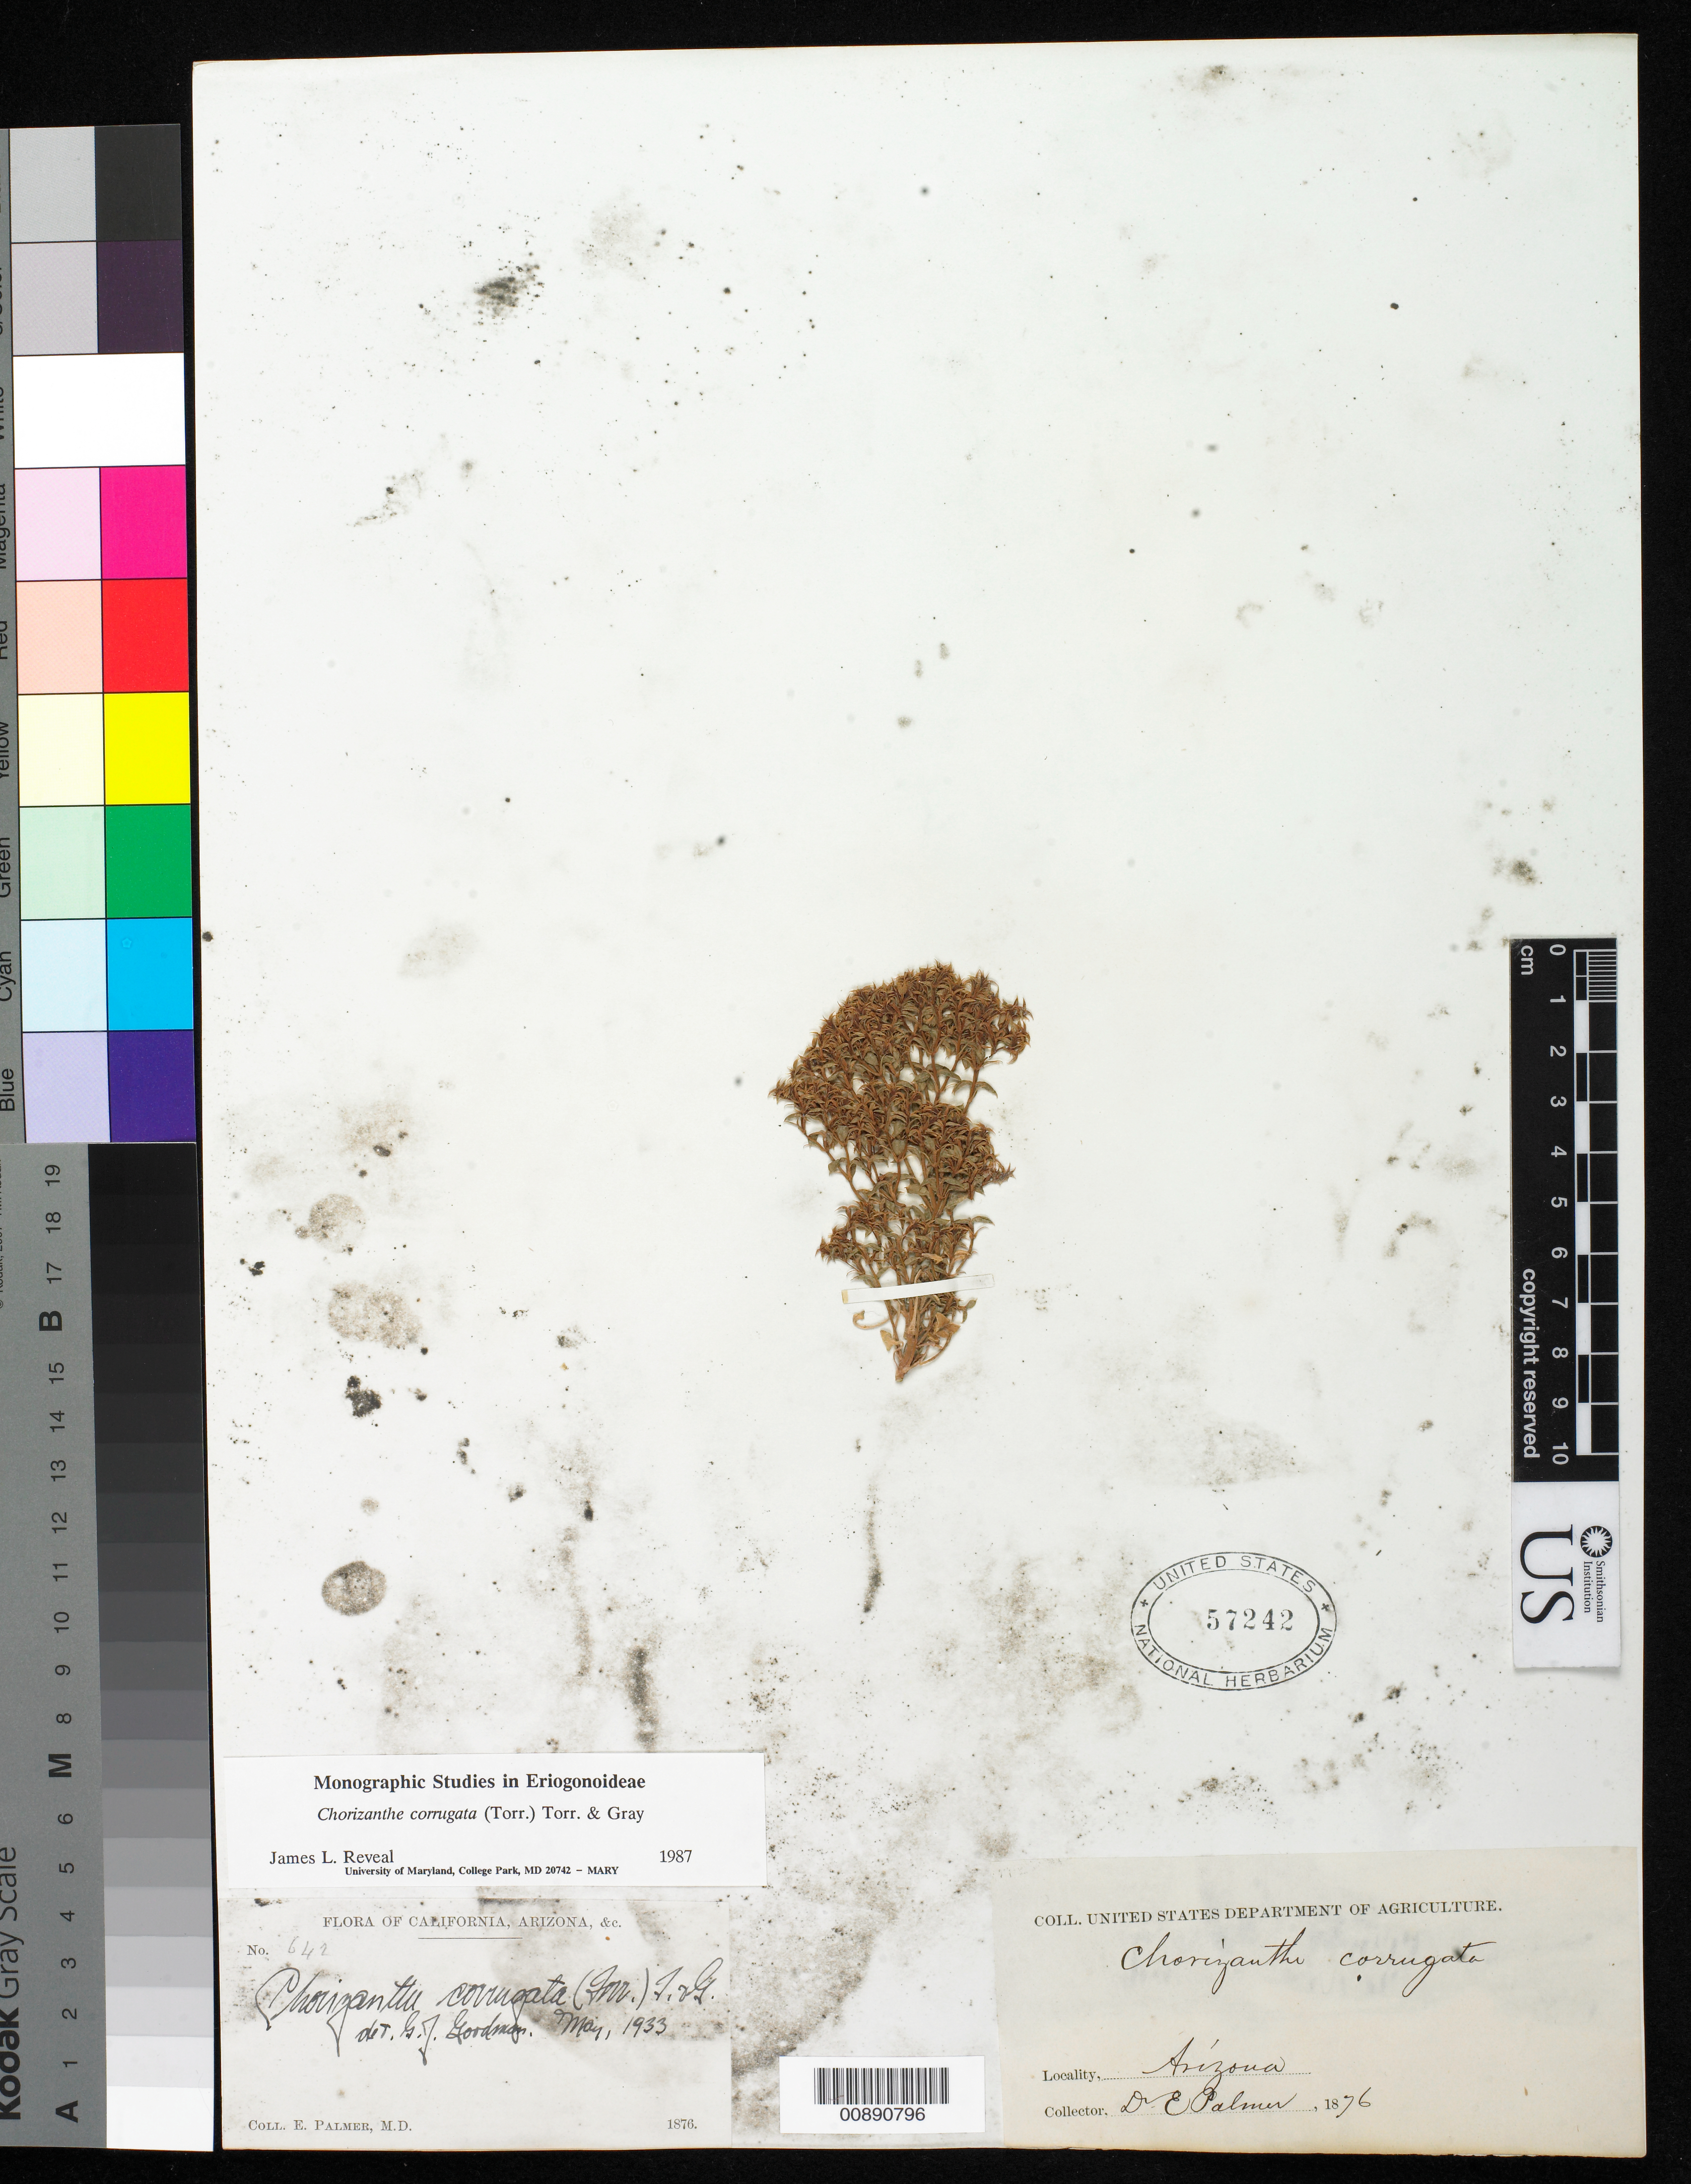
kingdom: Plantae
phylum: Tracheophyta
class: Magnoliopsida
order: Caryophyllales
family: Polygonaceae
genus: Chorizanthe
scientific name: Chorizanthe corrugata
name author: Torr. & A. Gray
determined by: Reveal, J. L.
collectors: E. Palmer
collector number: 642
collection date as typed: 1876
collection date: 1876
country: United States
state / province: Arizona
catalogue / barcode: US 57242